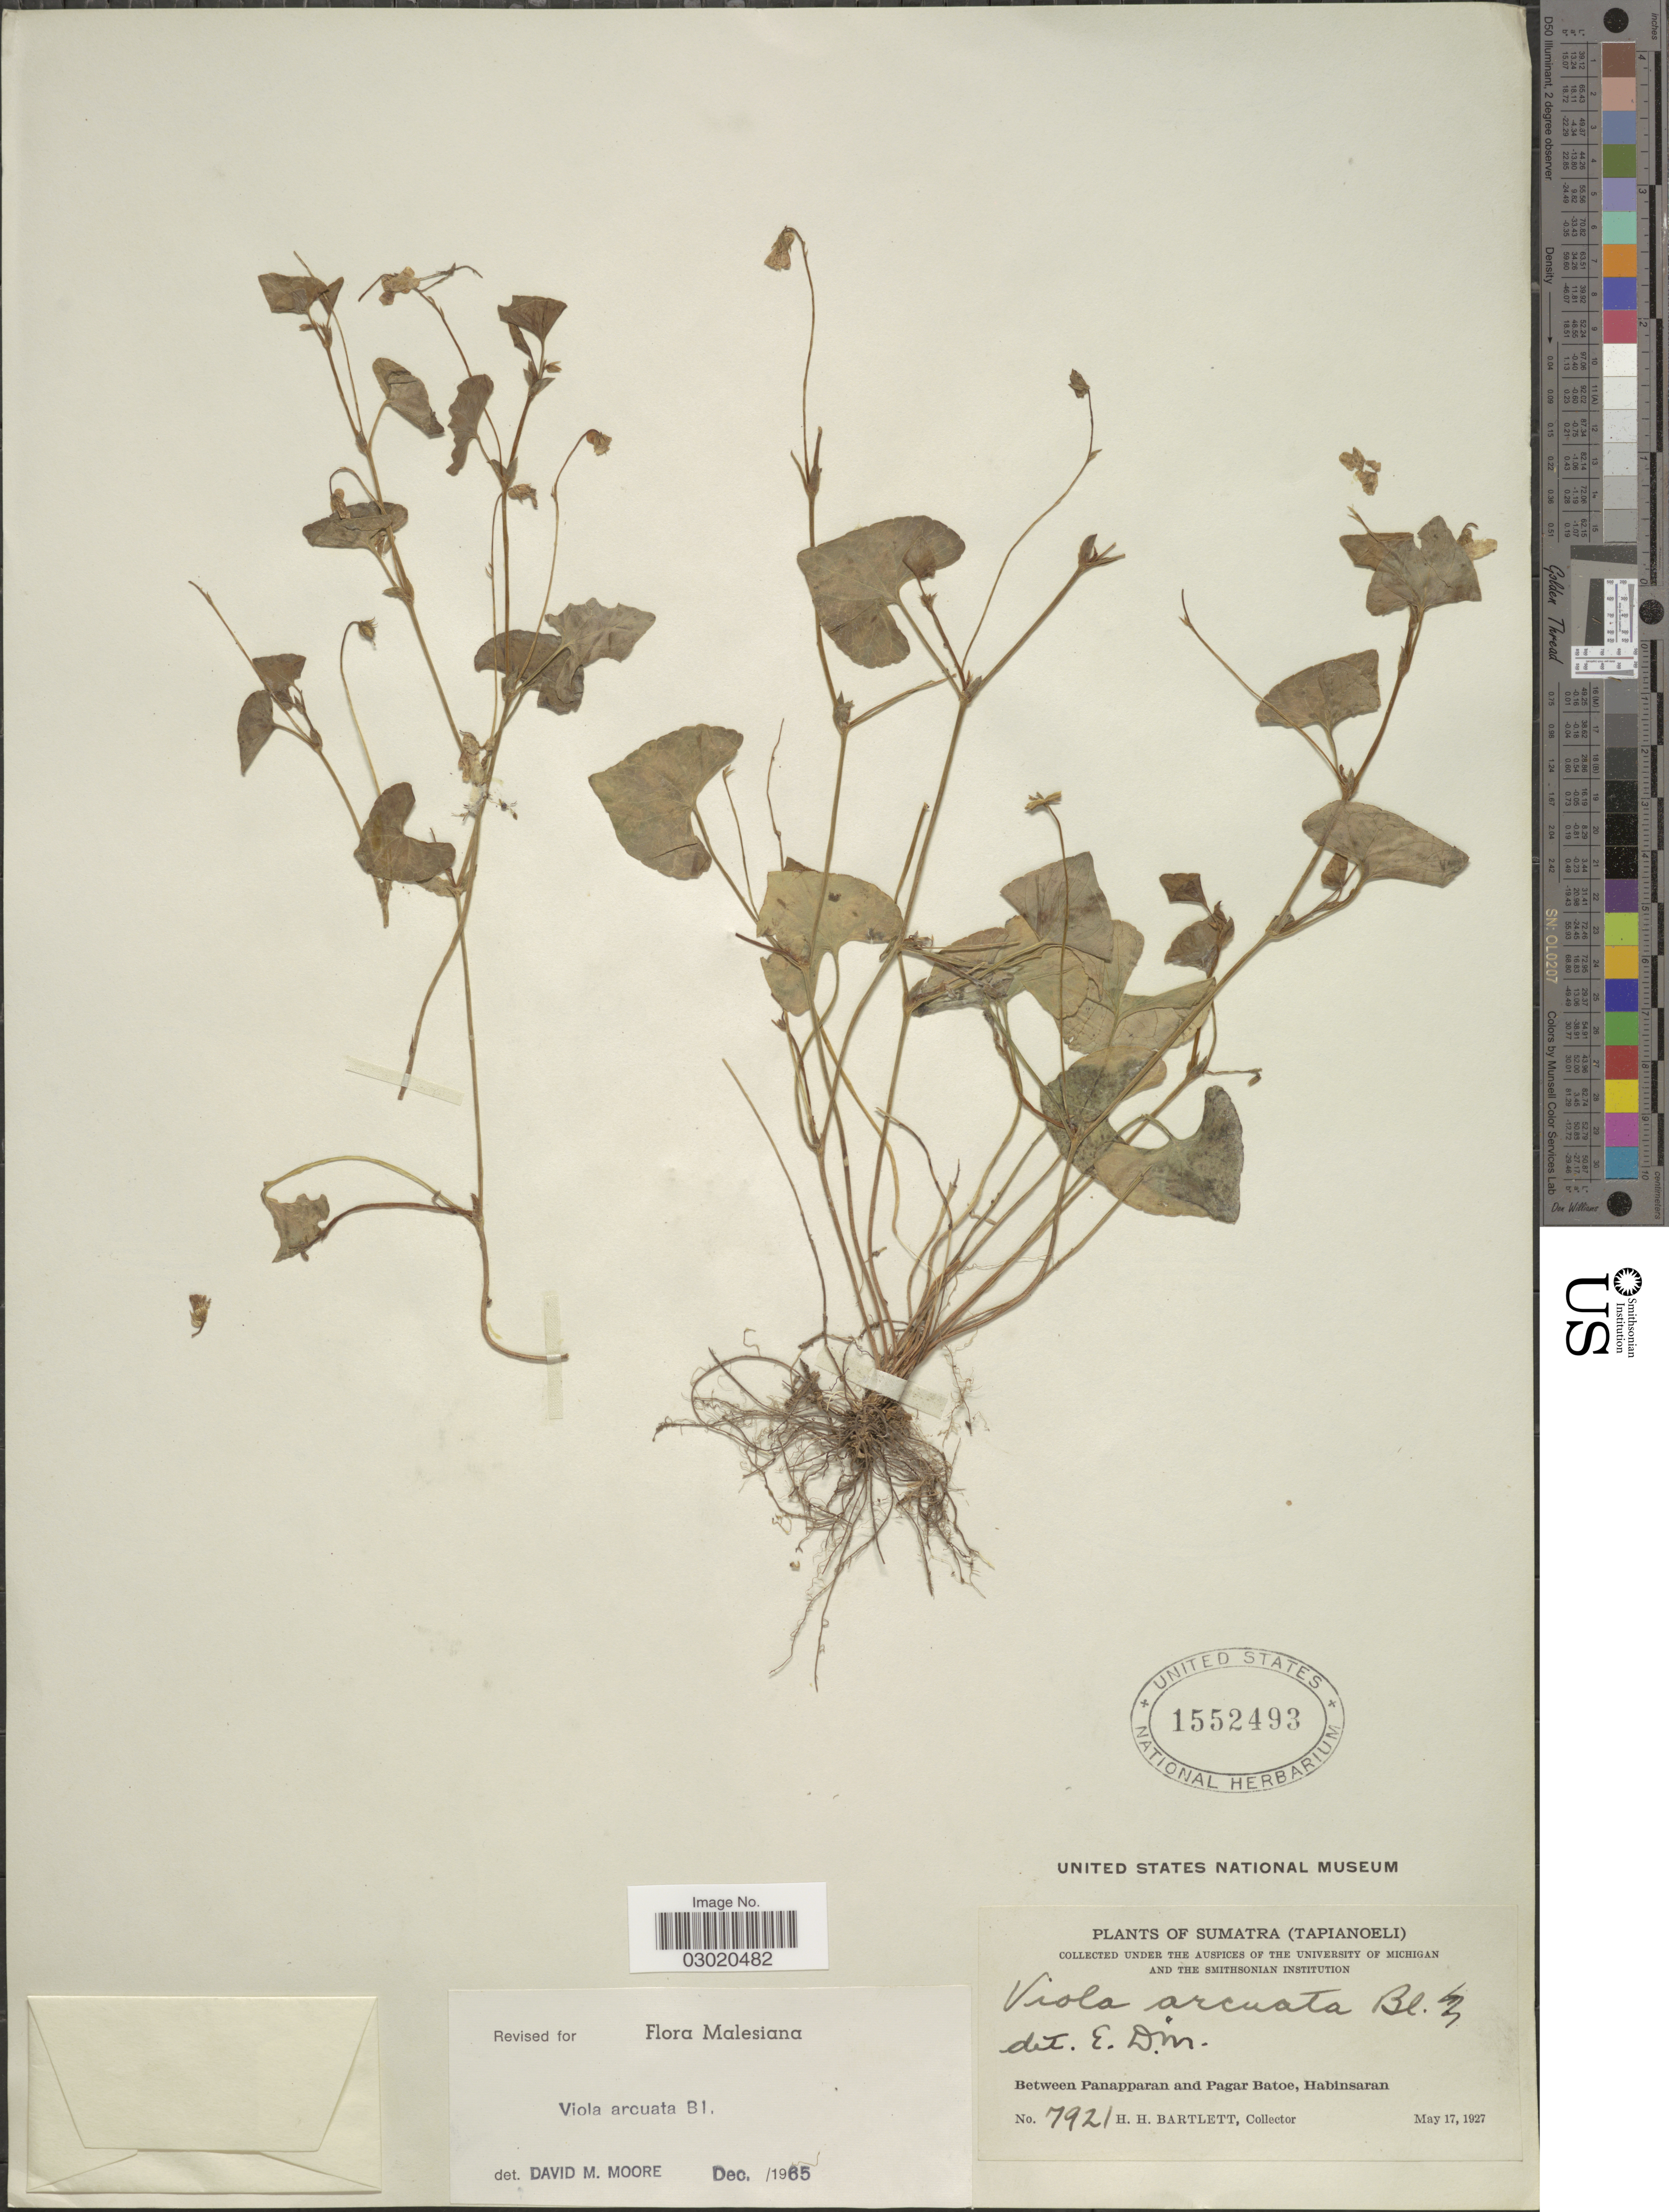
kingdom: Plantae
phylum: Tracheophyta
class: Magnoliopsida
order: Malpighiales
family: Violaceae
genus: Viola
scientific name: Viola arcuata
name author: Blume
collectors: H. H. Bartlett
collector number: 7921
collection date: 1927-05-17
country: Indonesia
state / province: Sumatra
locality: (Tapianoeli). Between Panapparan and Pagar Batoe, Habinsaran.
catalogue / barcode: US 1552493